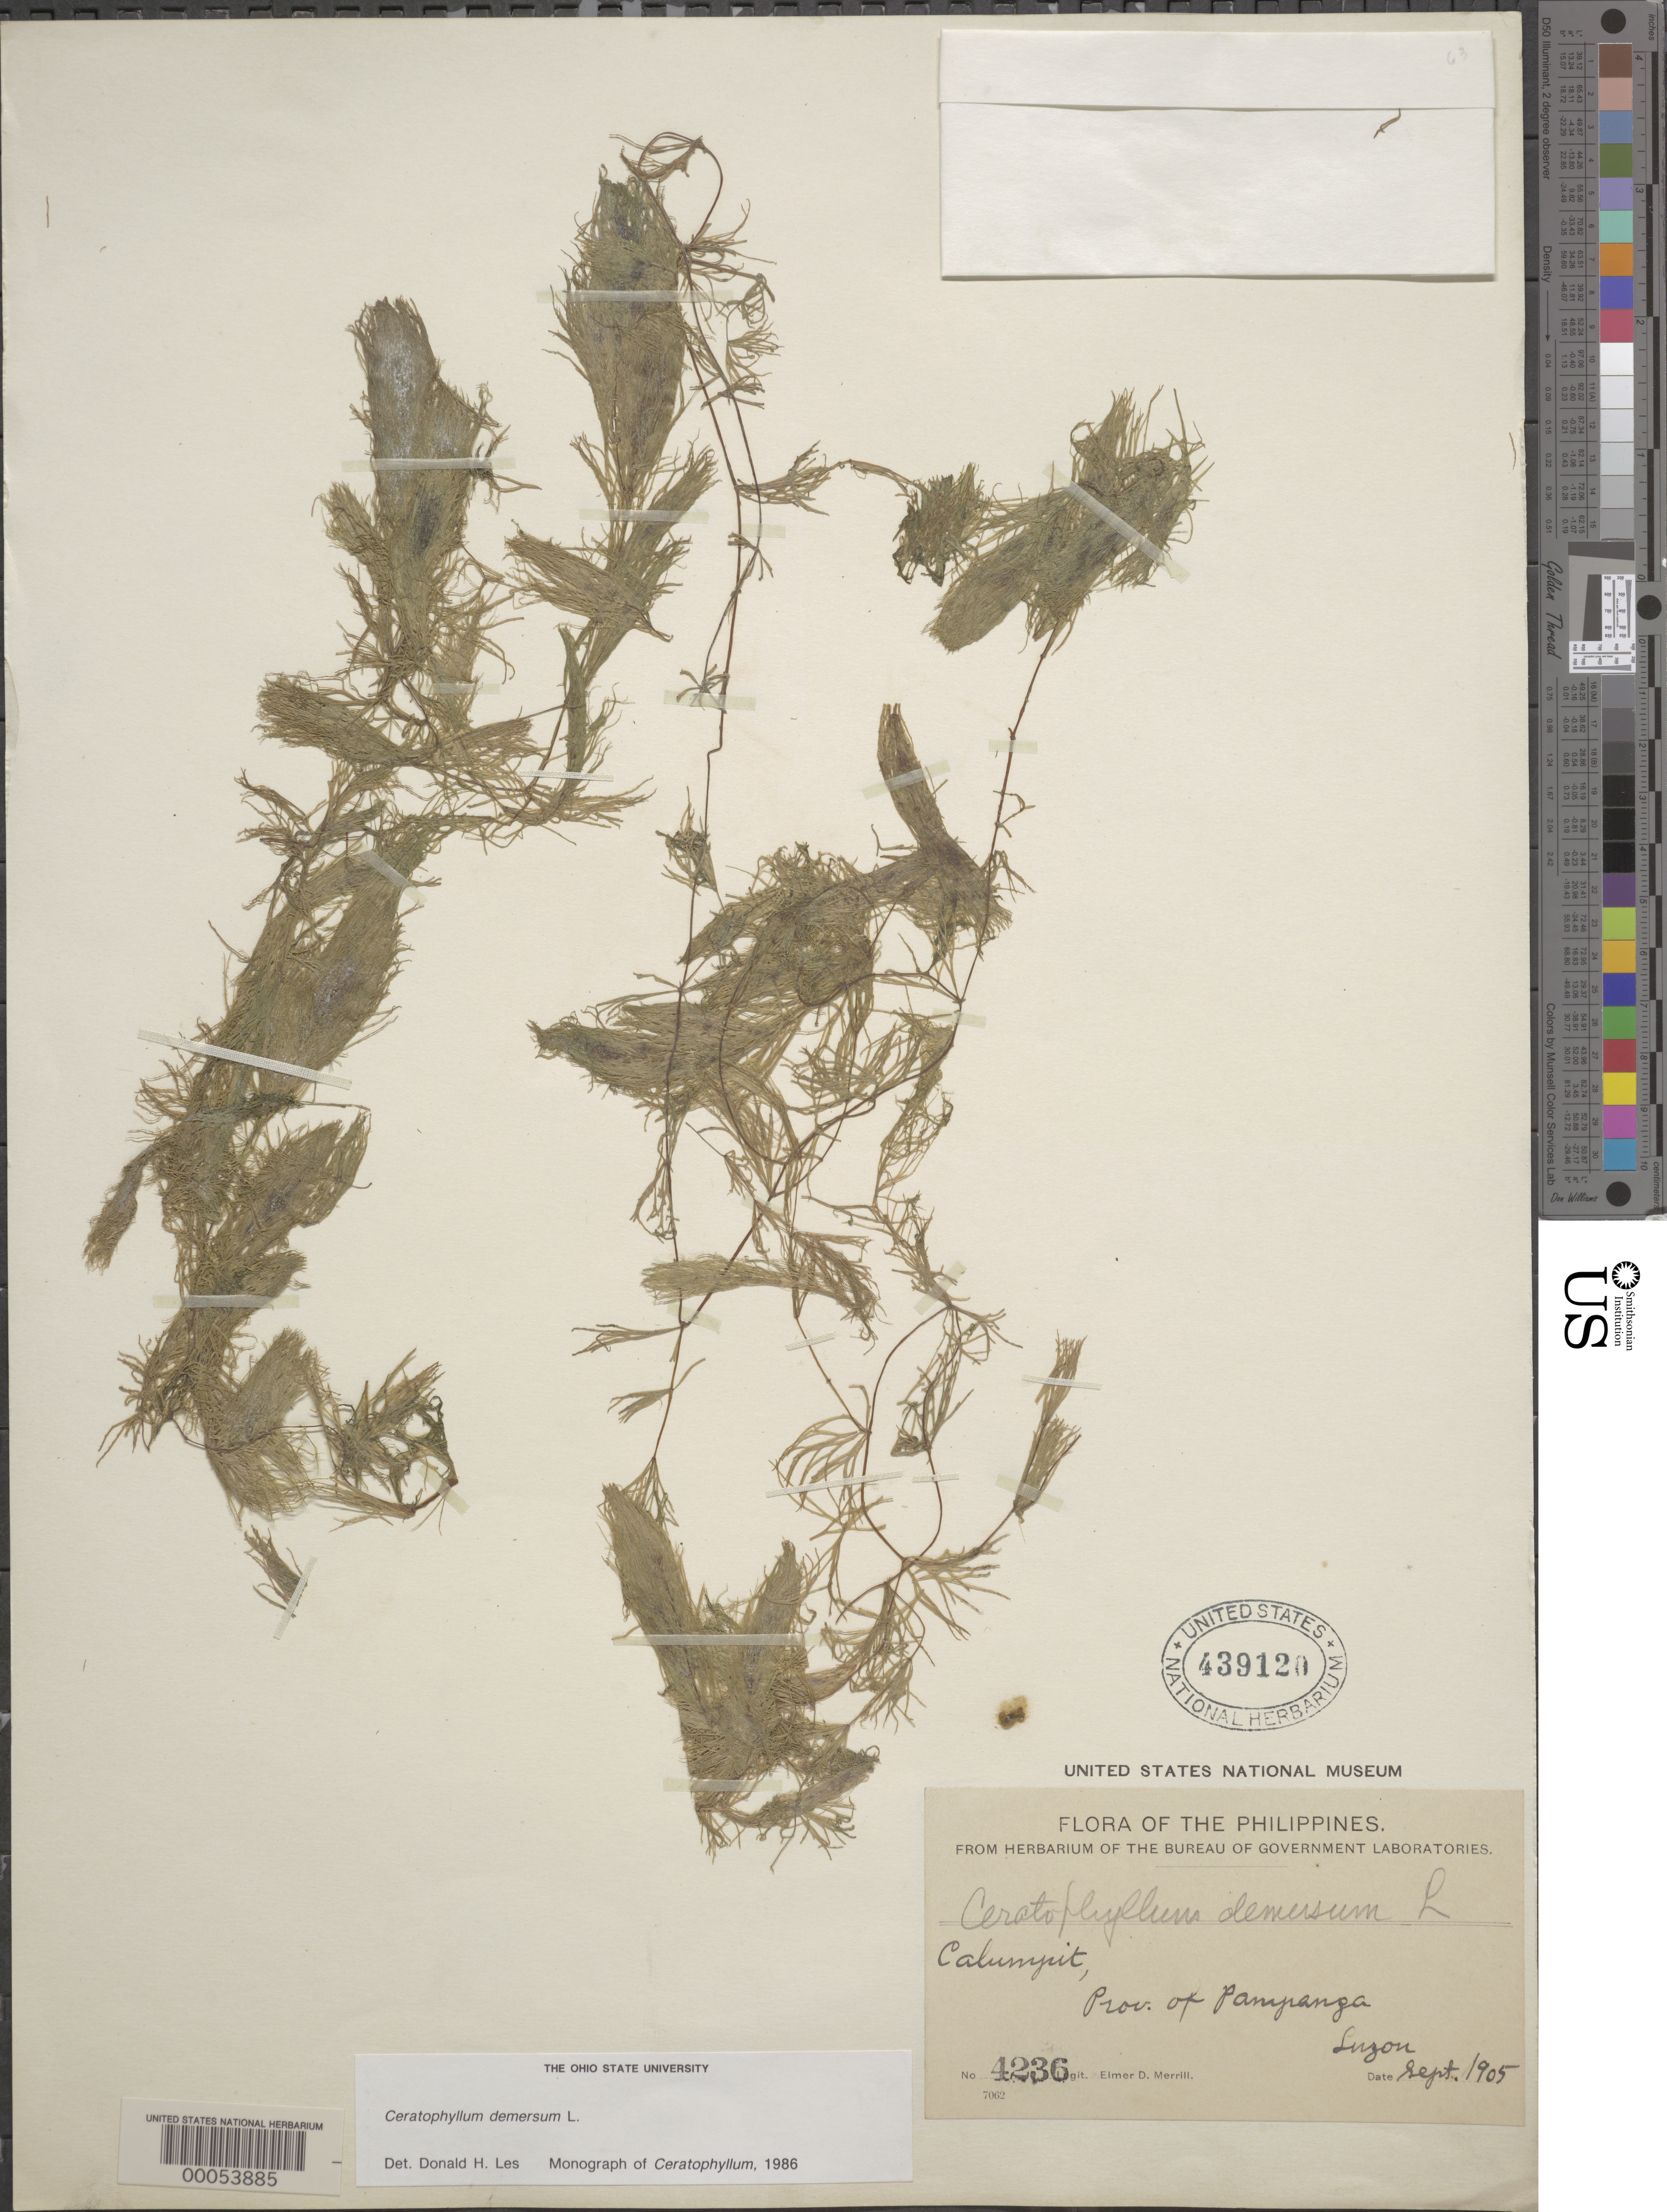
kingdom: Plantae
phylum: Tracheophyta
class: Magnoliopsida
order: Ceratophyllales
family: Ceratophyllaceae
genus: Ceratophyllum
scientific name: Ceratophyllum demersum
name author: L.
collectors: E. D. Merrill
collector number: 4236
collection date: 1905-09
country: Philippines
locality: Calumpit, Prov. of Pampanza, Luzon.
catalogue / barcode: US 439120